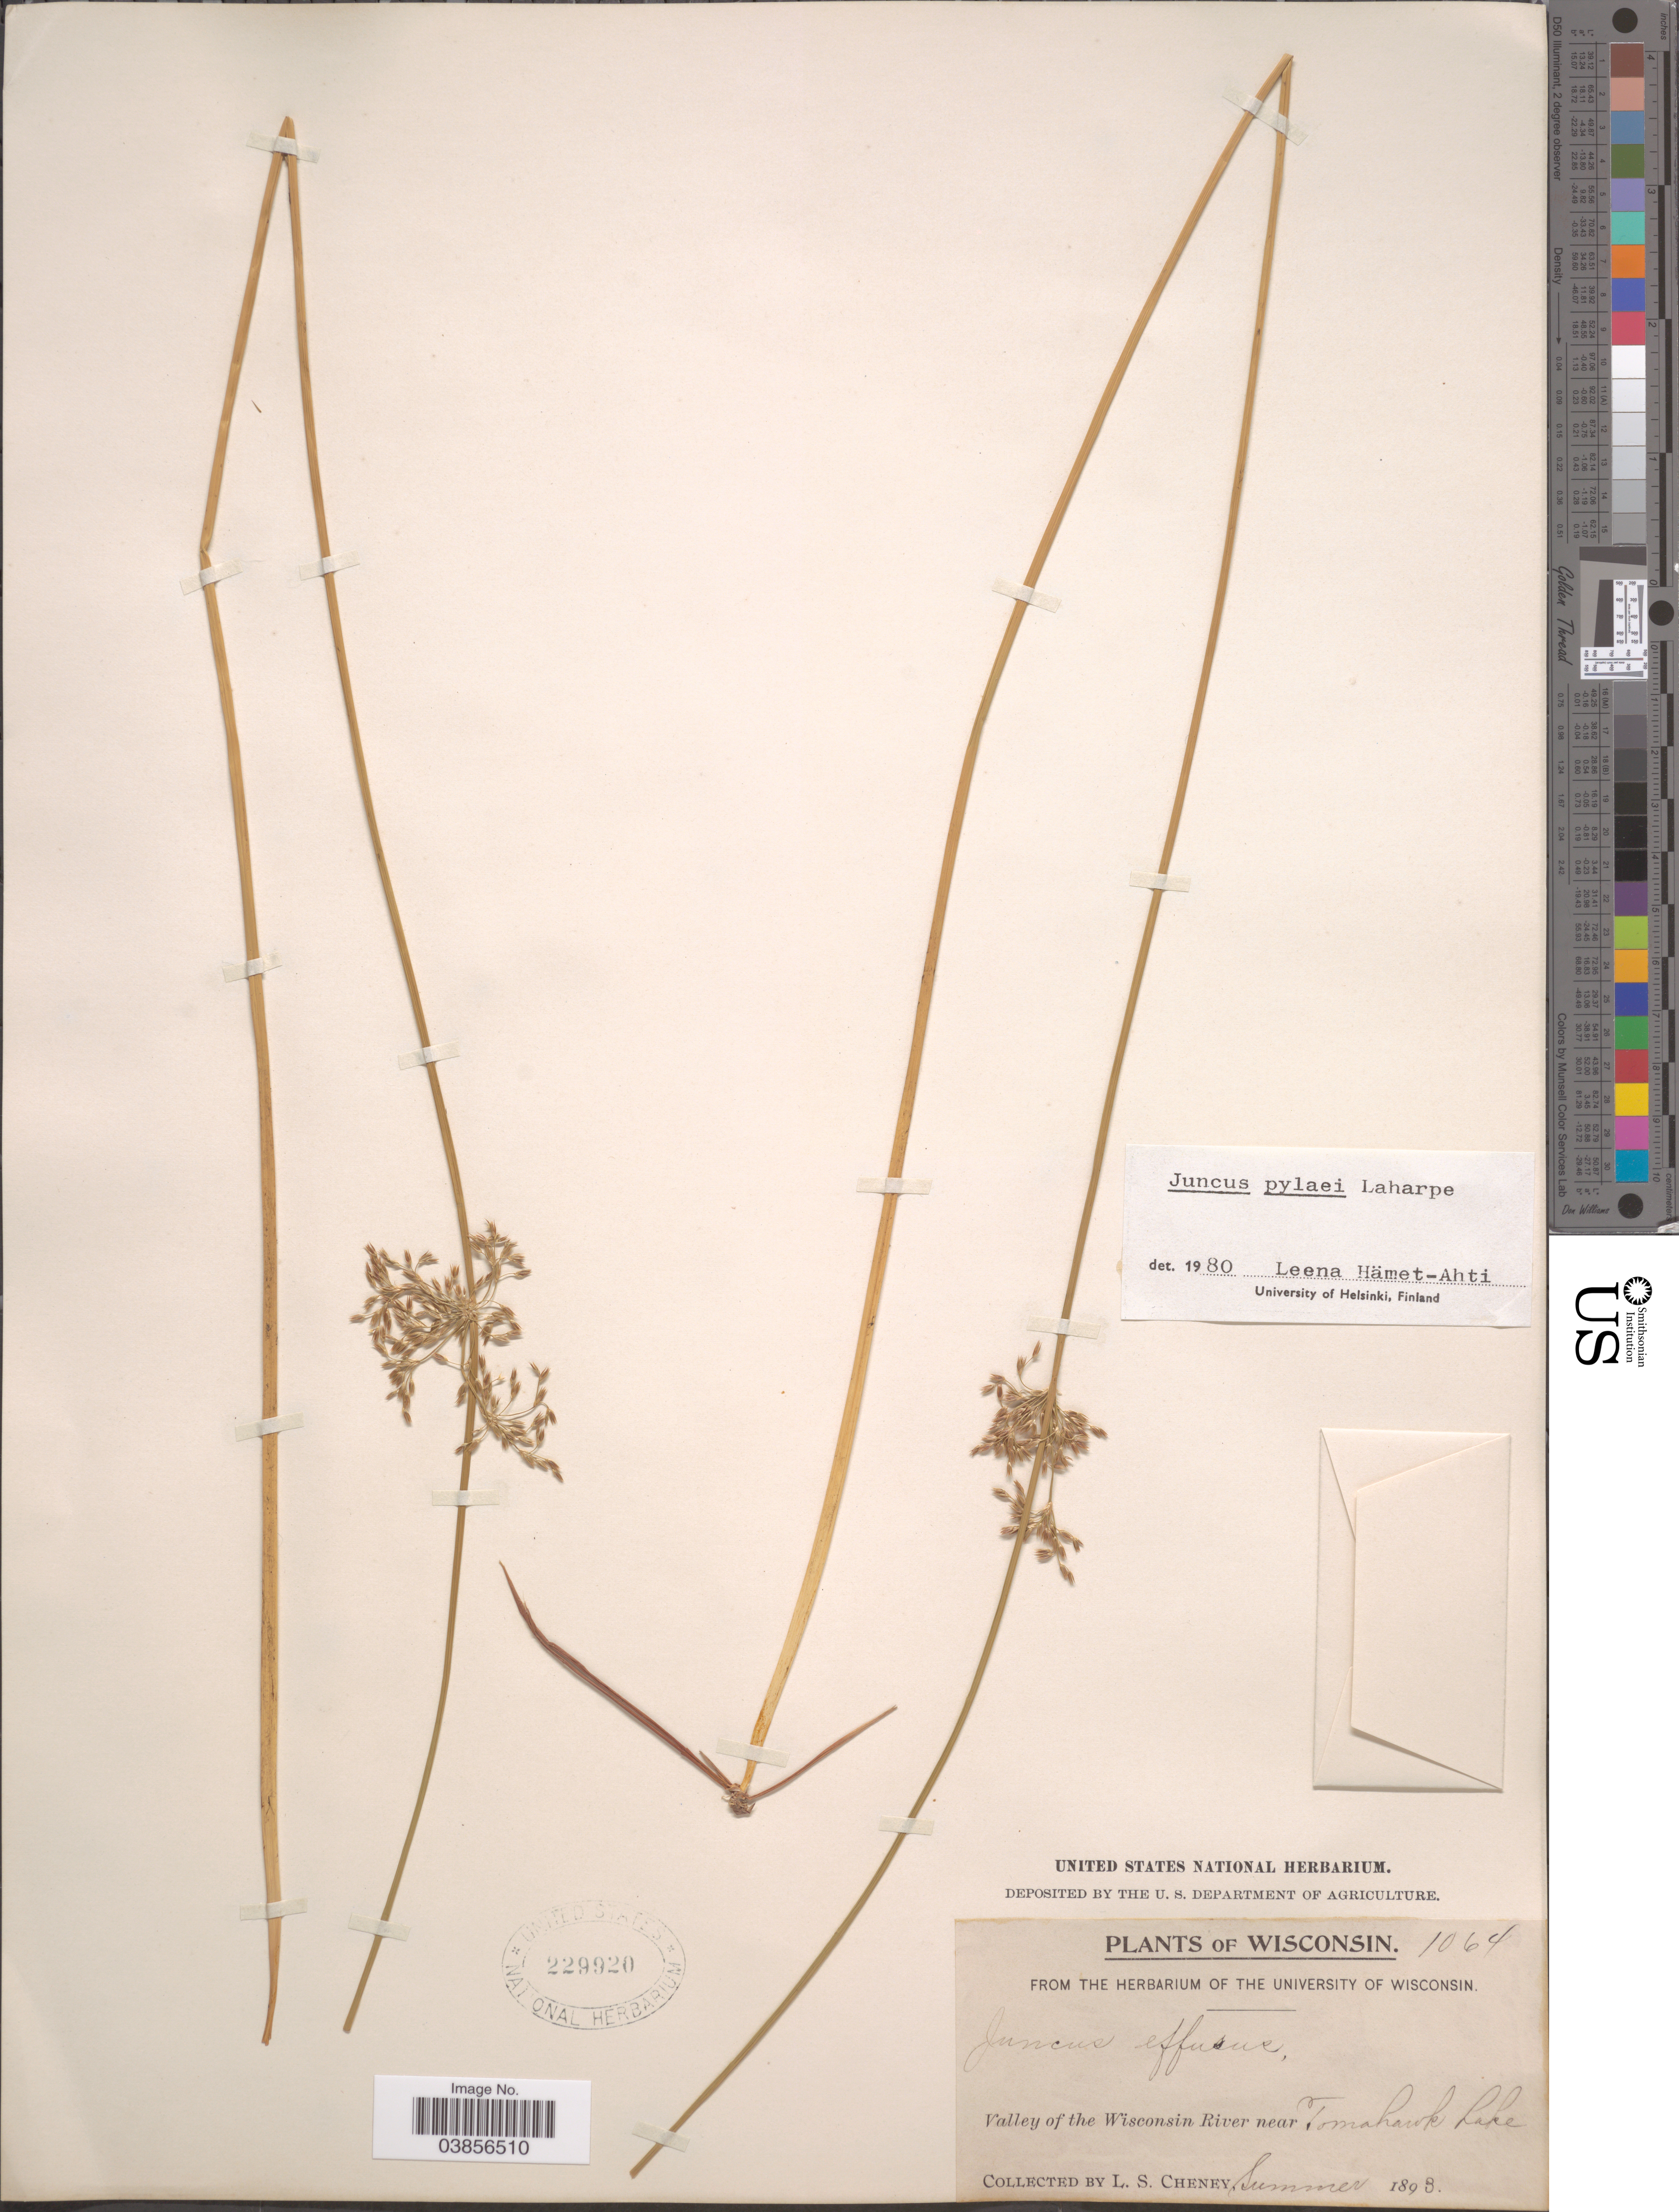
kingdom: Plantae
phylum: Tracheophyta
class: Liliopsida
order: Poales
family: Juncaceae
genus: Juncus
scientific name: Juncus pylaei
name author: Laharpe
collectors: L. Cheney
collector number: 1064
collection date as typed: Summer 1893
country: United States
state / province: Wisconsin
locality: Valley of the Wisconsin River near Tomahawk Lake.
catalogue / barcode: US 229920